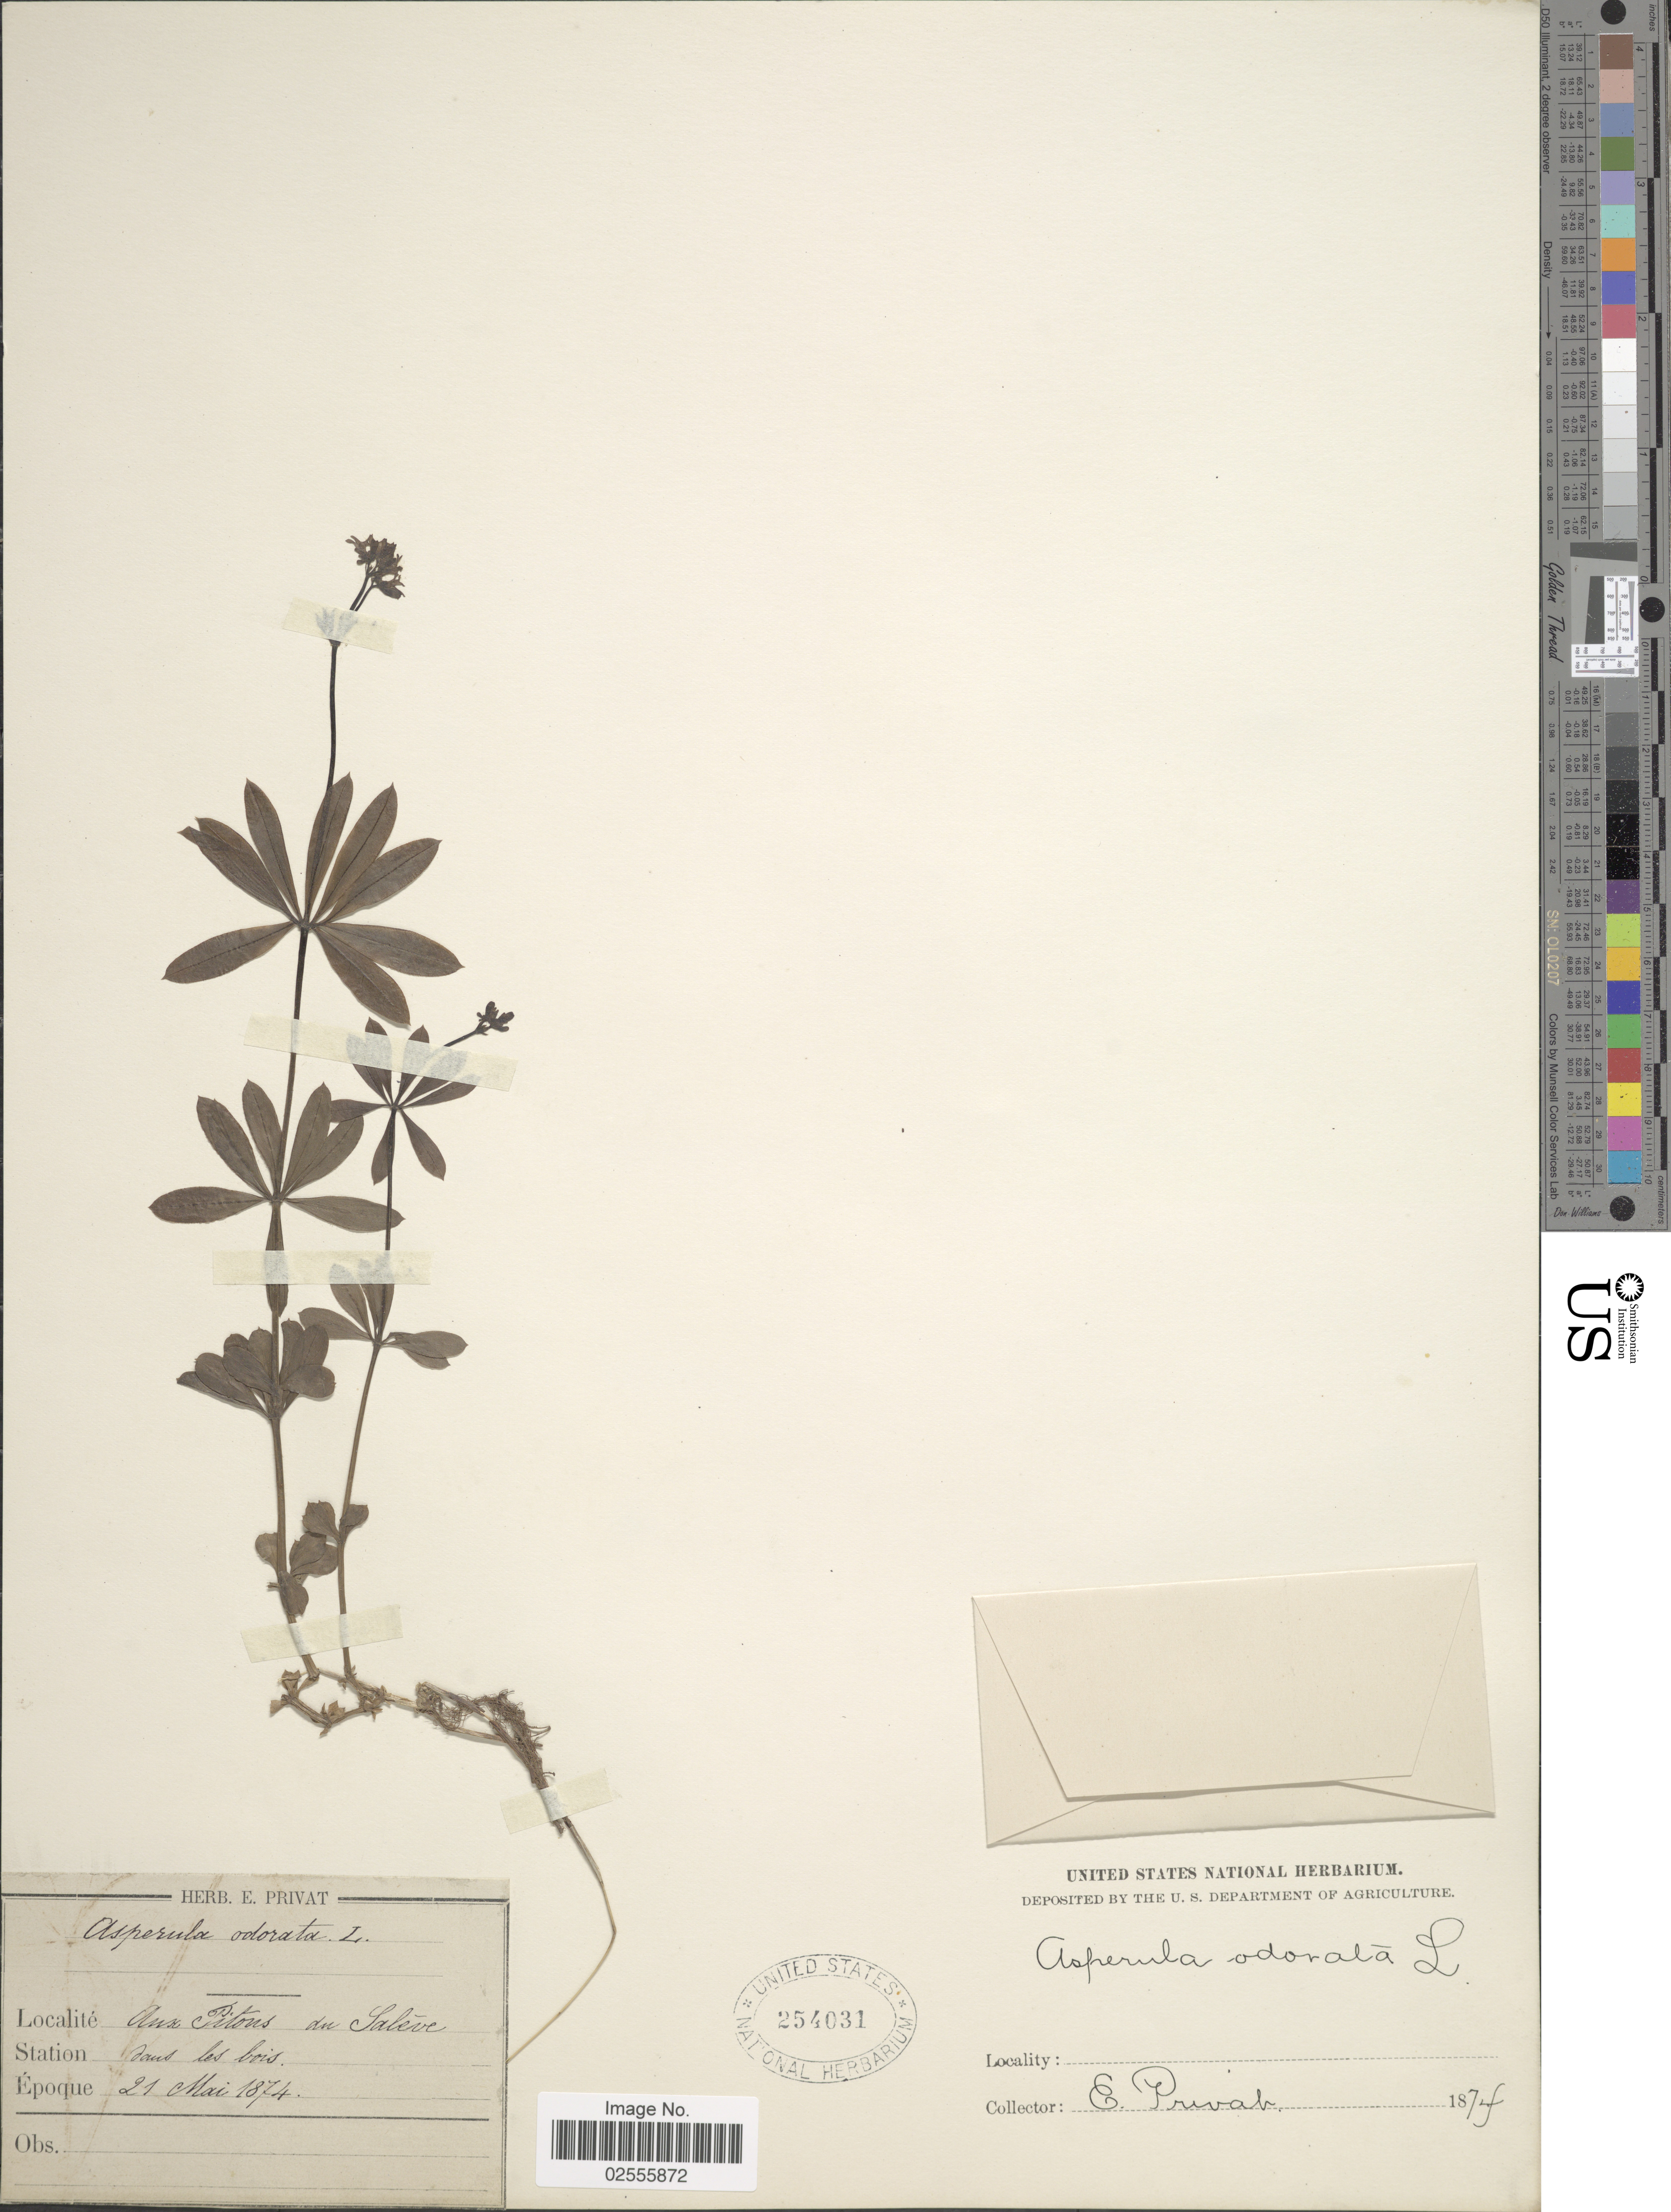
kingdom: Plantae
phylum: Tracheophyta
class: Magnoliopsida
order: Gentianales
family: Rubiaceae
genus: Asperula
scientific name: Asperula odorata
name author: L.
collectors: E. Privat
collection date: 1874-05-21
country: France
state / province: Auvergne-Rhône-Alpes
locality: Aux Pitons du Saleve, sous les bois.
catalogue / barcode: US 254031